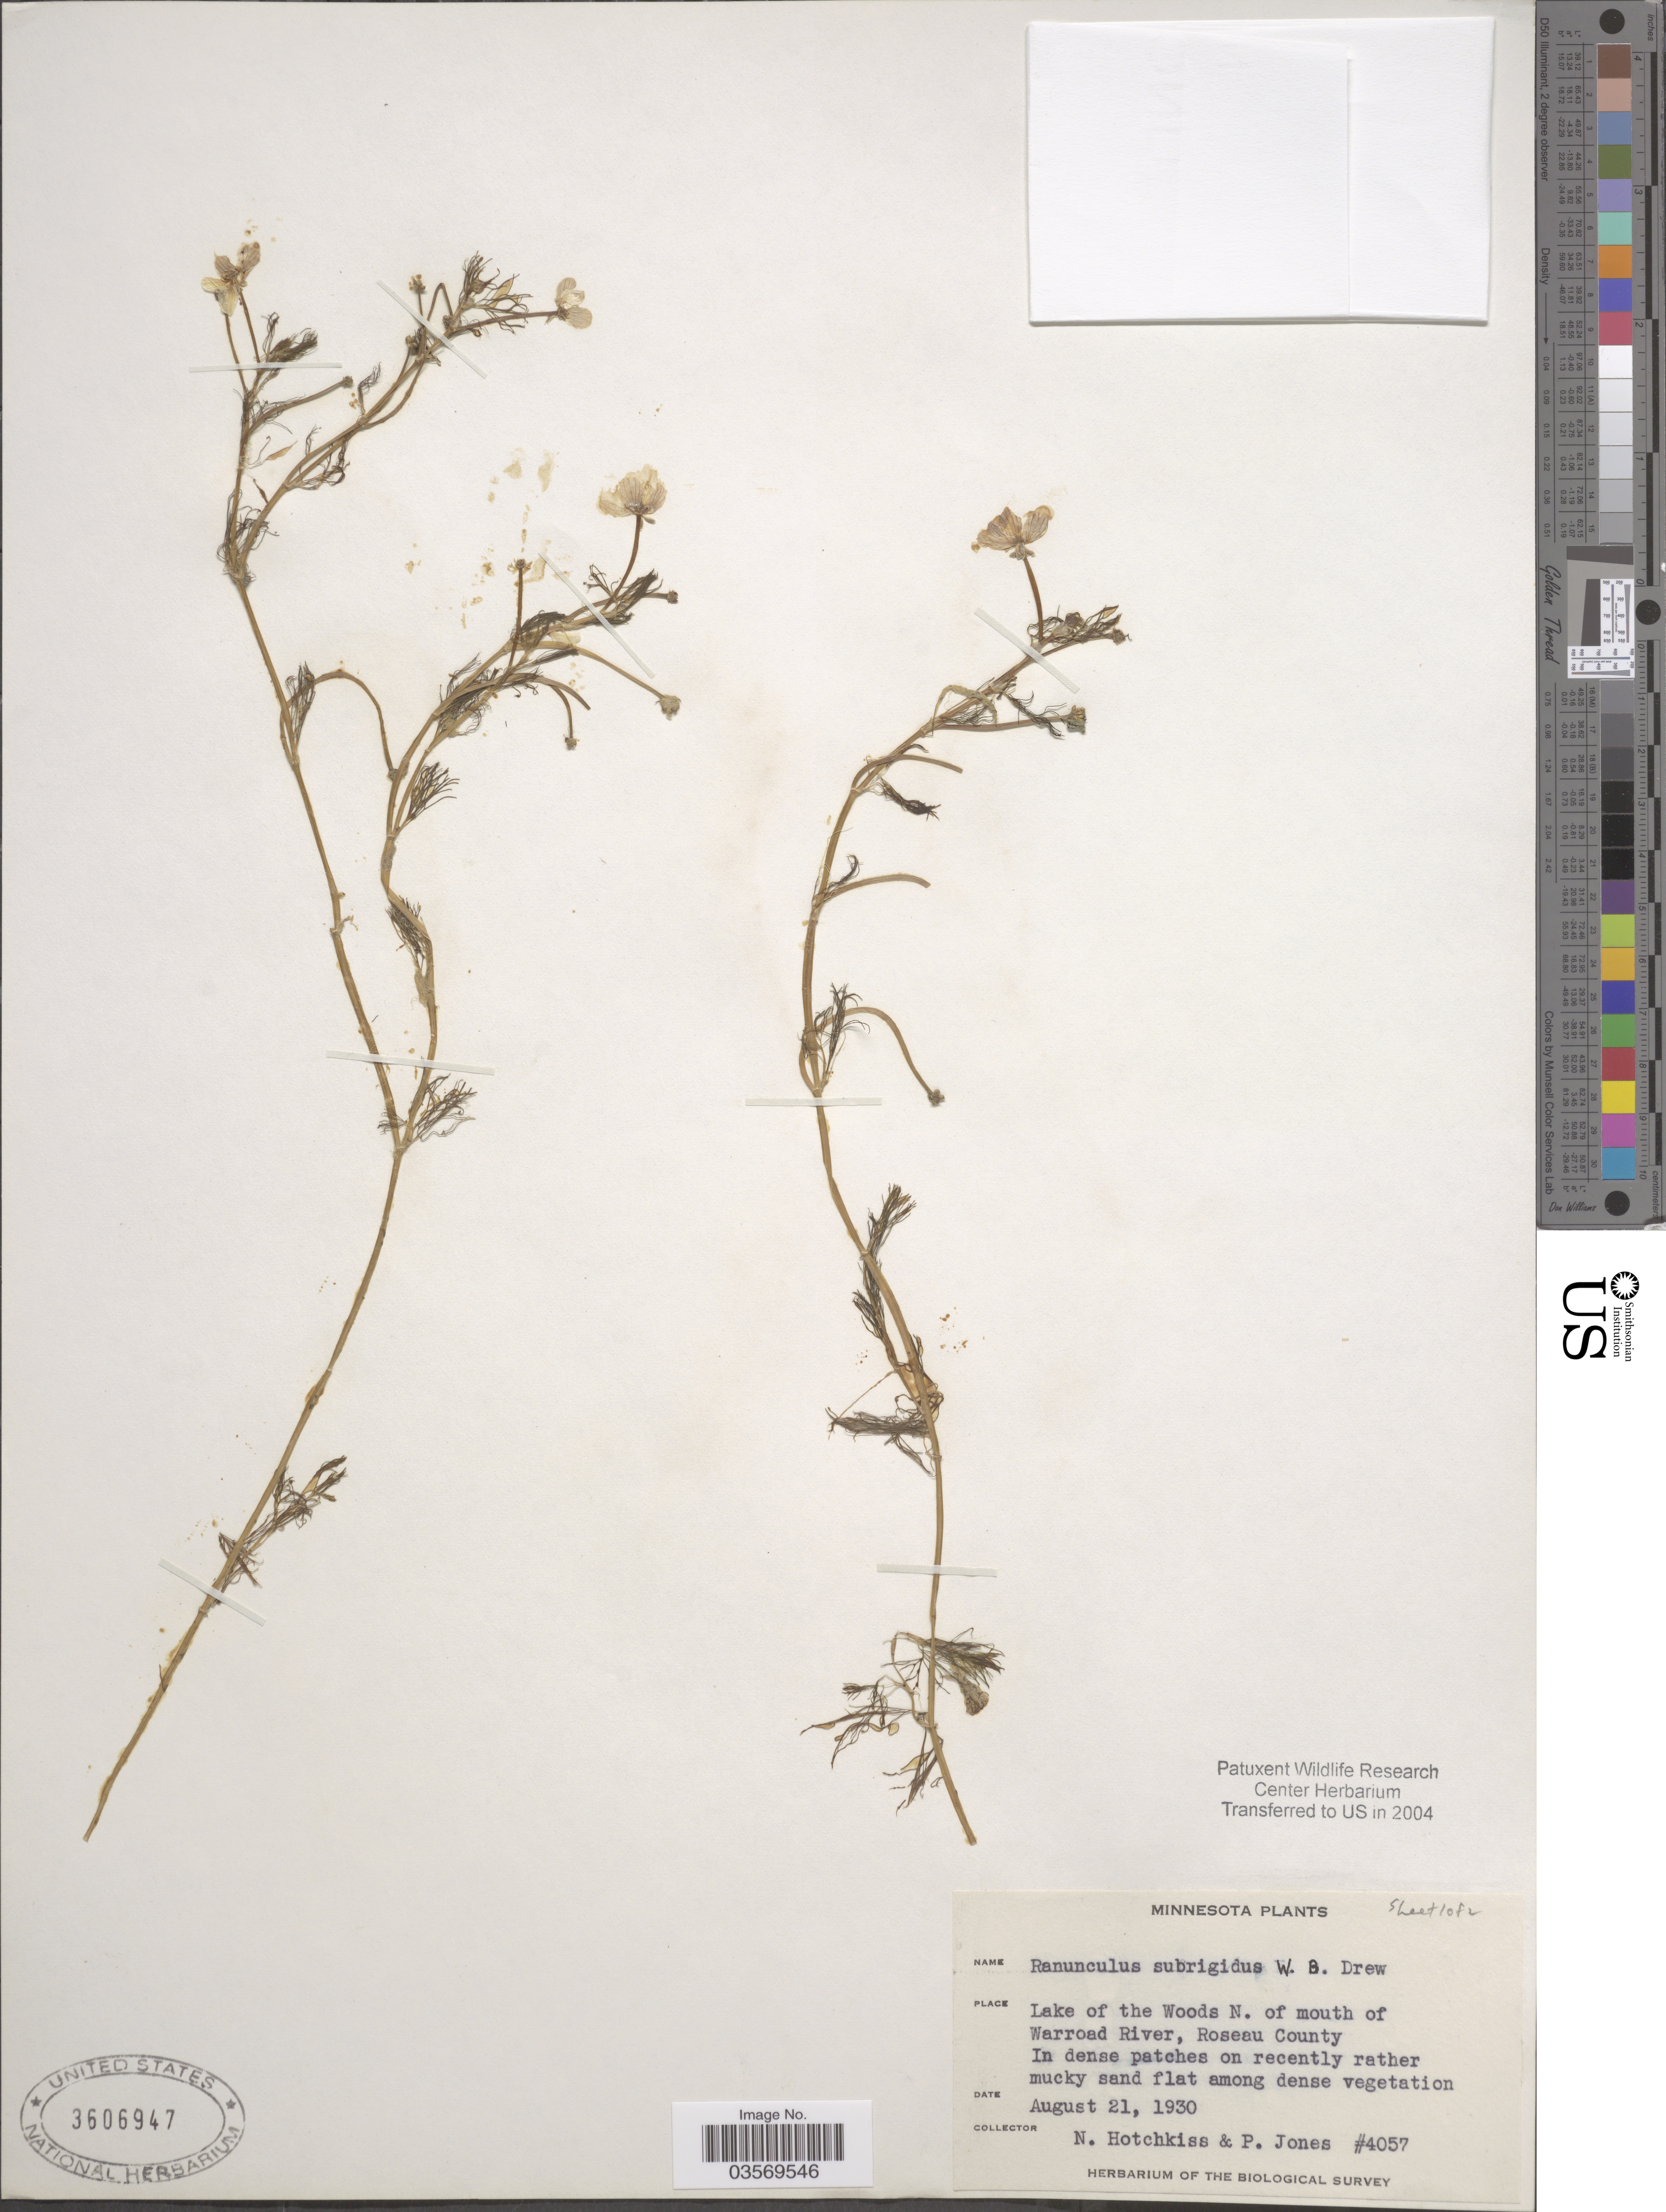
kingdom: Plantae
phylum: Tracheophyta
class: Magnoliopsida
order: Ranunculales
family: Ranunculaceae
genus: Ranunculus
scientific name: Ranunculus subrigidus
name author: W.B. Drew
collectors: N. Hotchkiss & P. Jones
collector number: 4057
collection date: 1930-07-21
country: United States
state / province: Minnesota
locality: Lake of the Woods N. of mouth of Warroad River, Roseau County.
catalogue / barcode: US 3606947